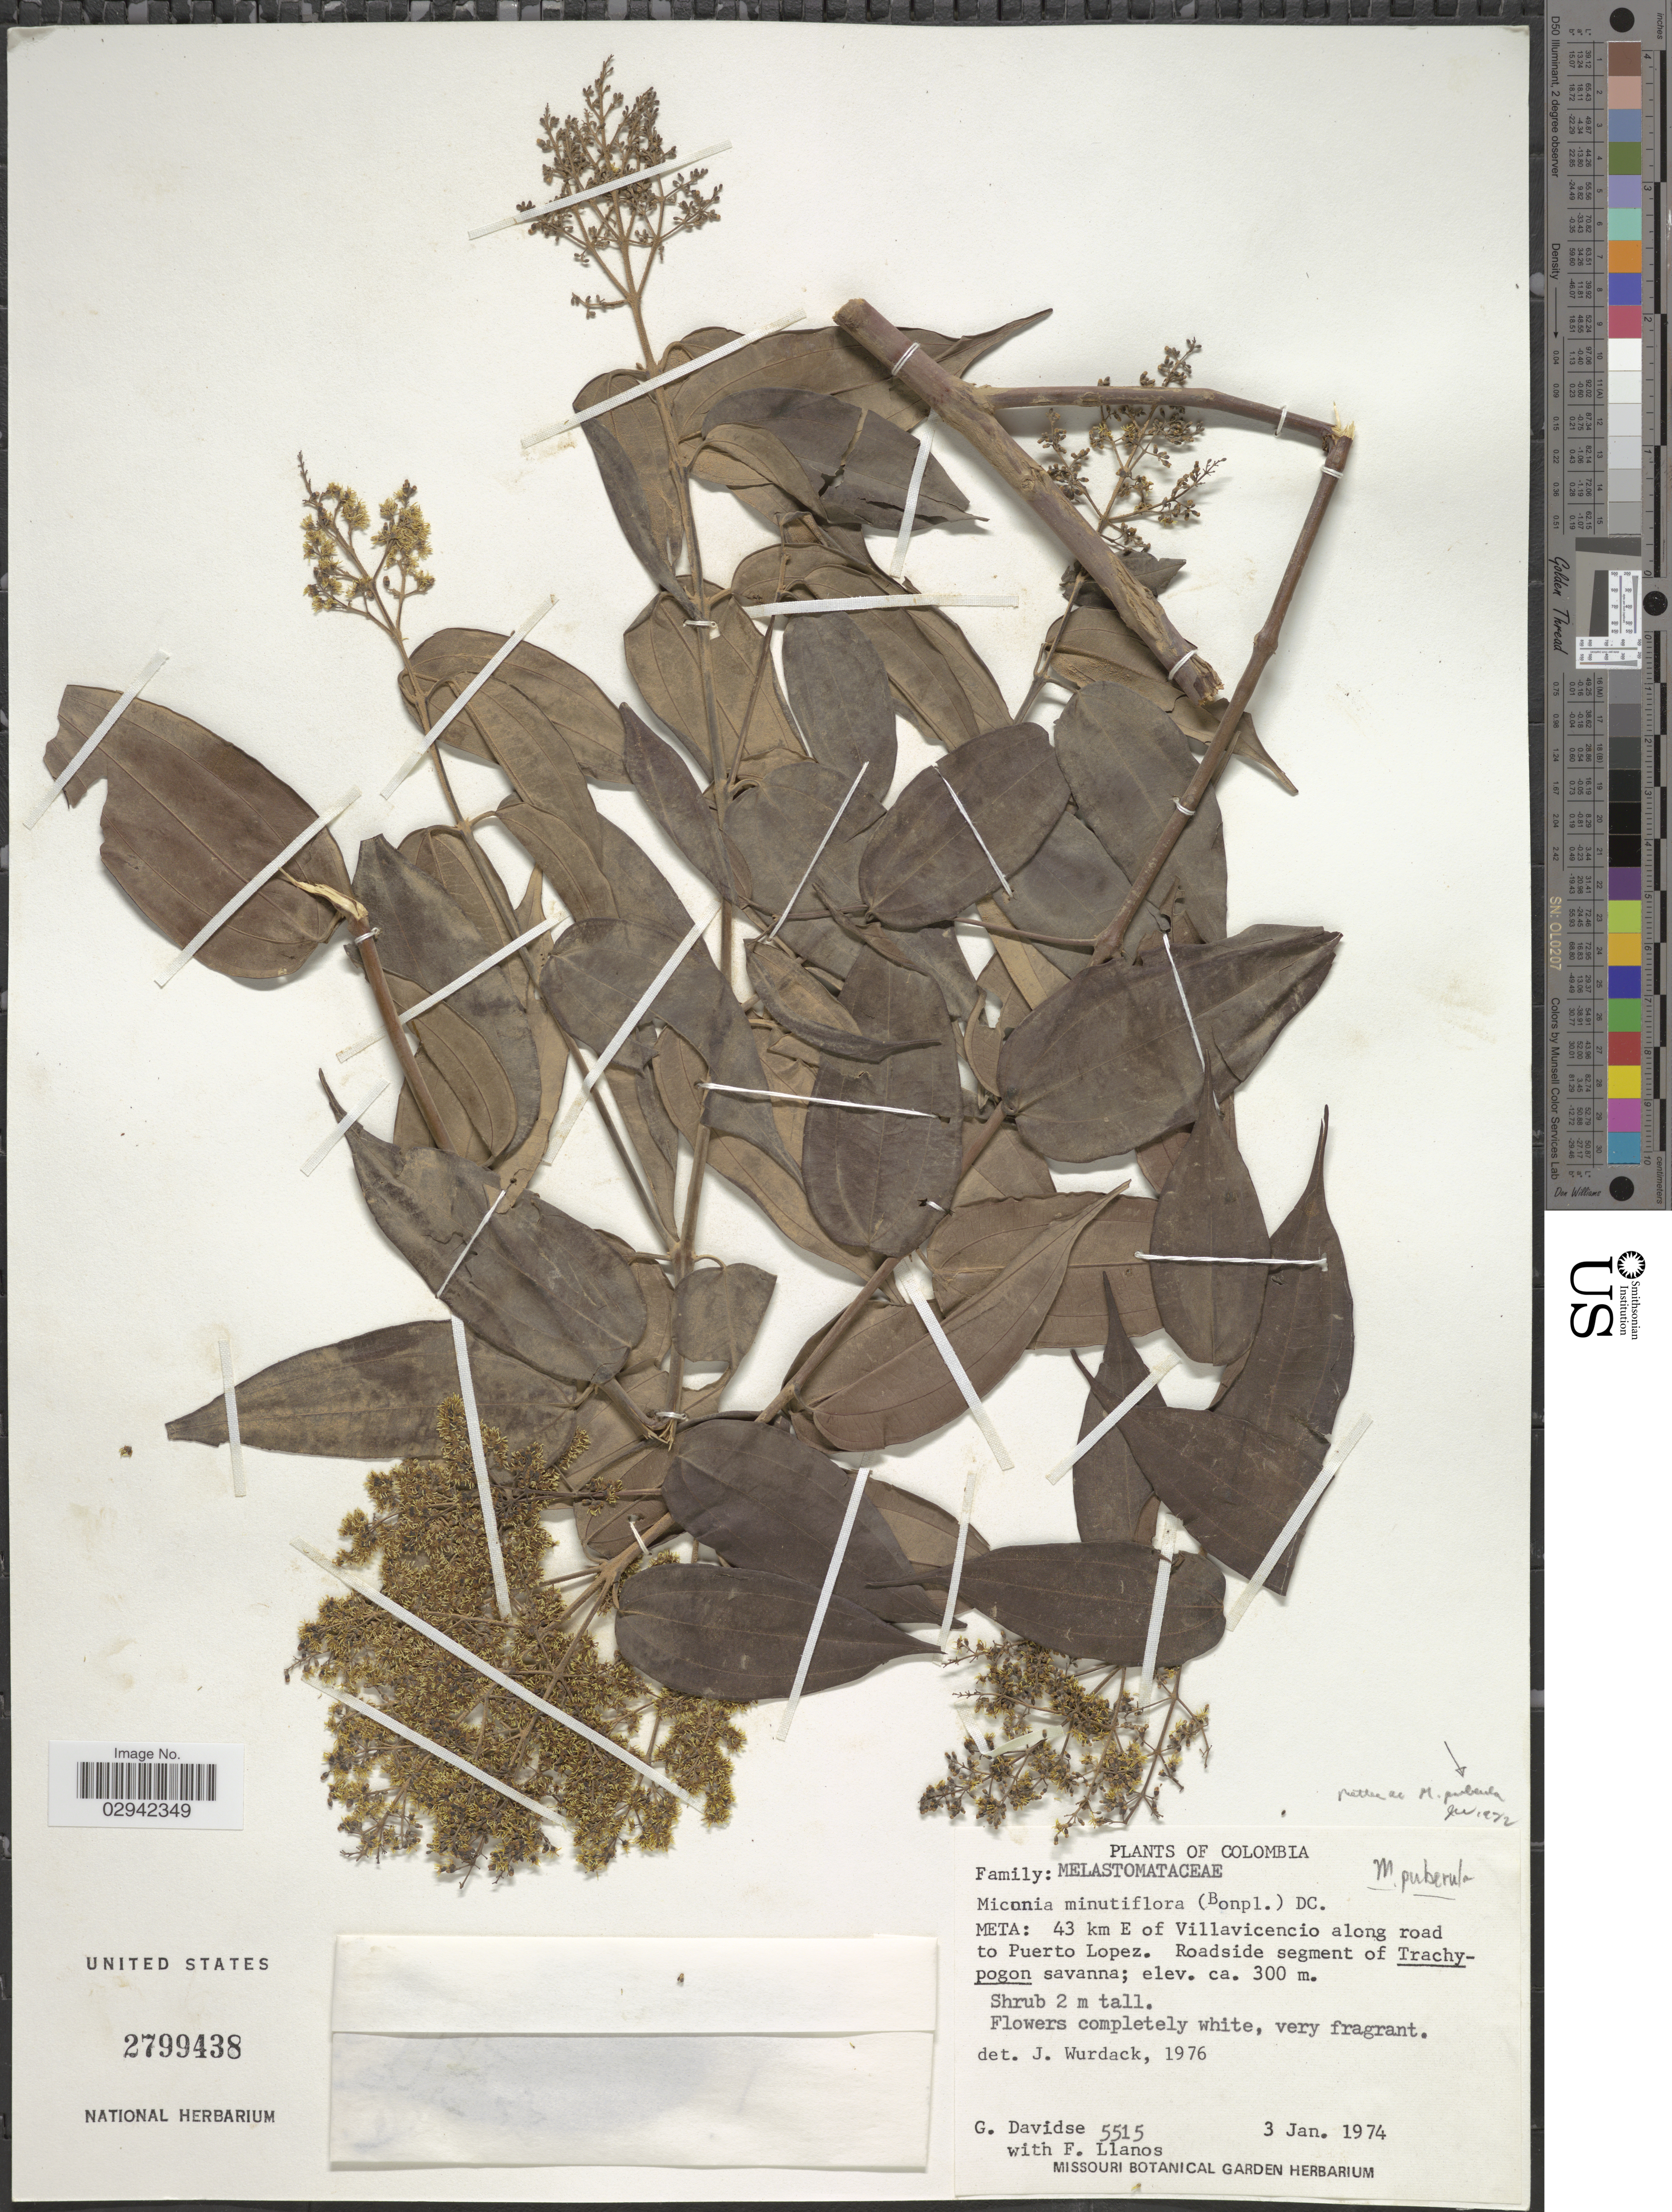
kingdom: Plantae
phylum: Tracheophyta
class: Magnoliopsida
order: Myrtales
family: Melastomataceae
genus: Miconia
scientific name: Miconia puberula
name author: Cogn.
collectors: G. Davidse & F. Llanos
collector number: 5515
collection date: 1974-01-03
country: Colombia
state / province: Meta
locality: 43 km E of Villavicencio along road to Puerto Lopez.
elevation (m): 300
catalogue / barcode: US 2799438